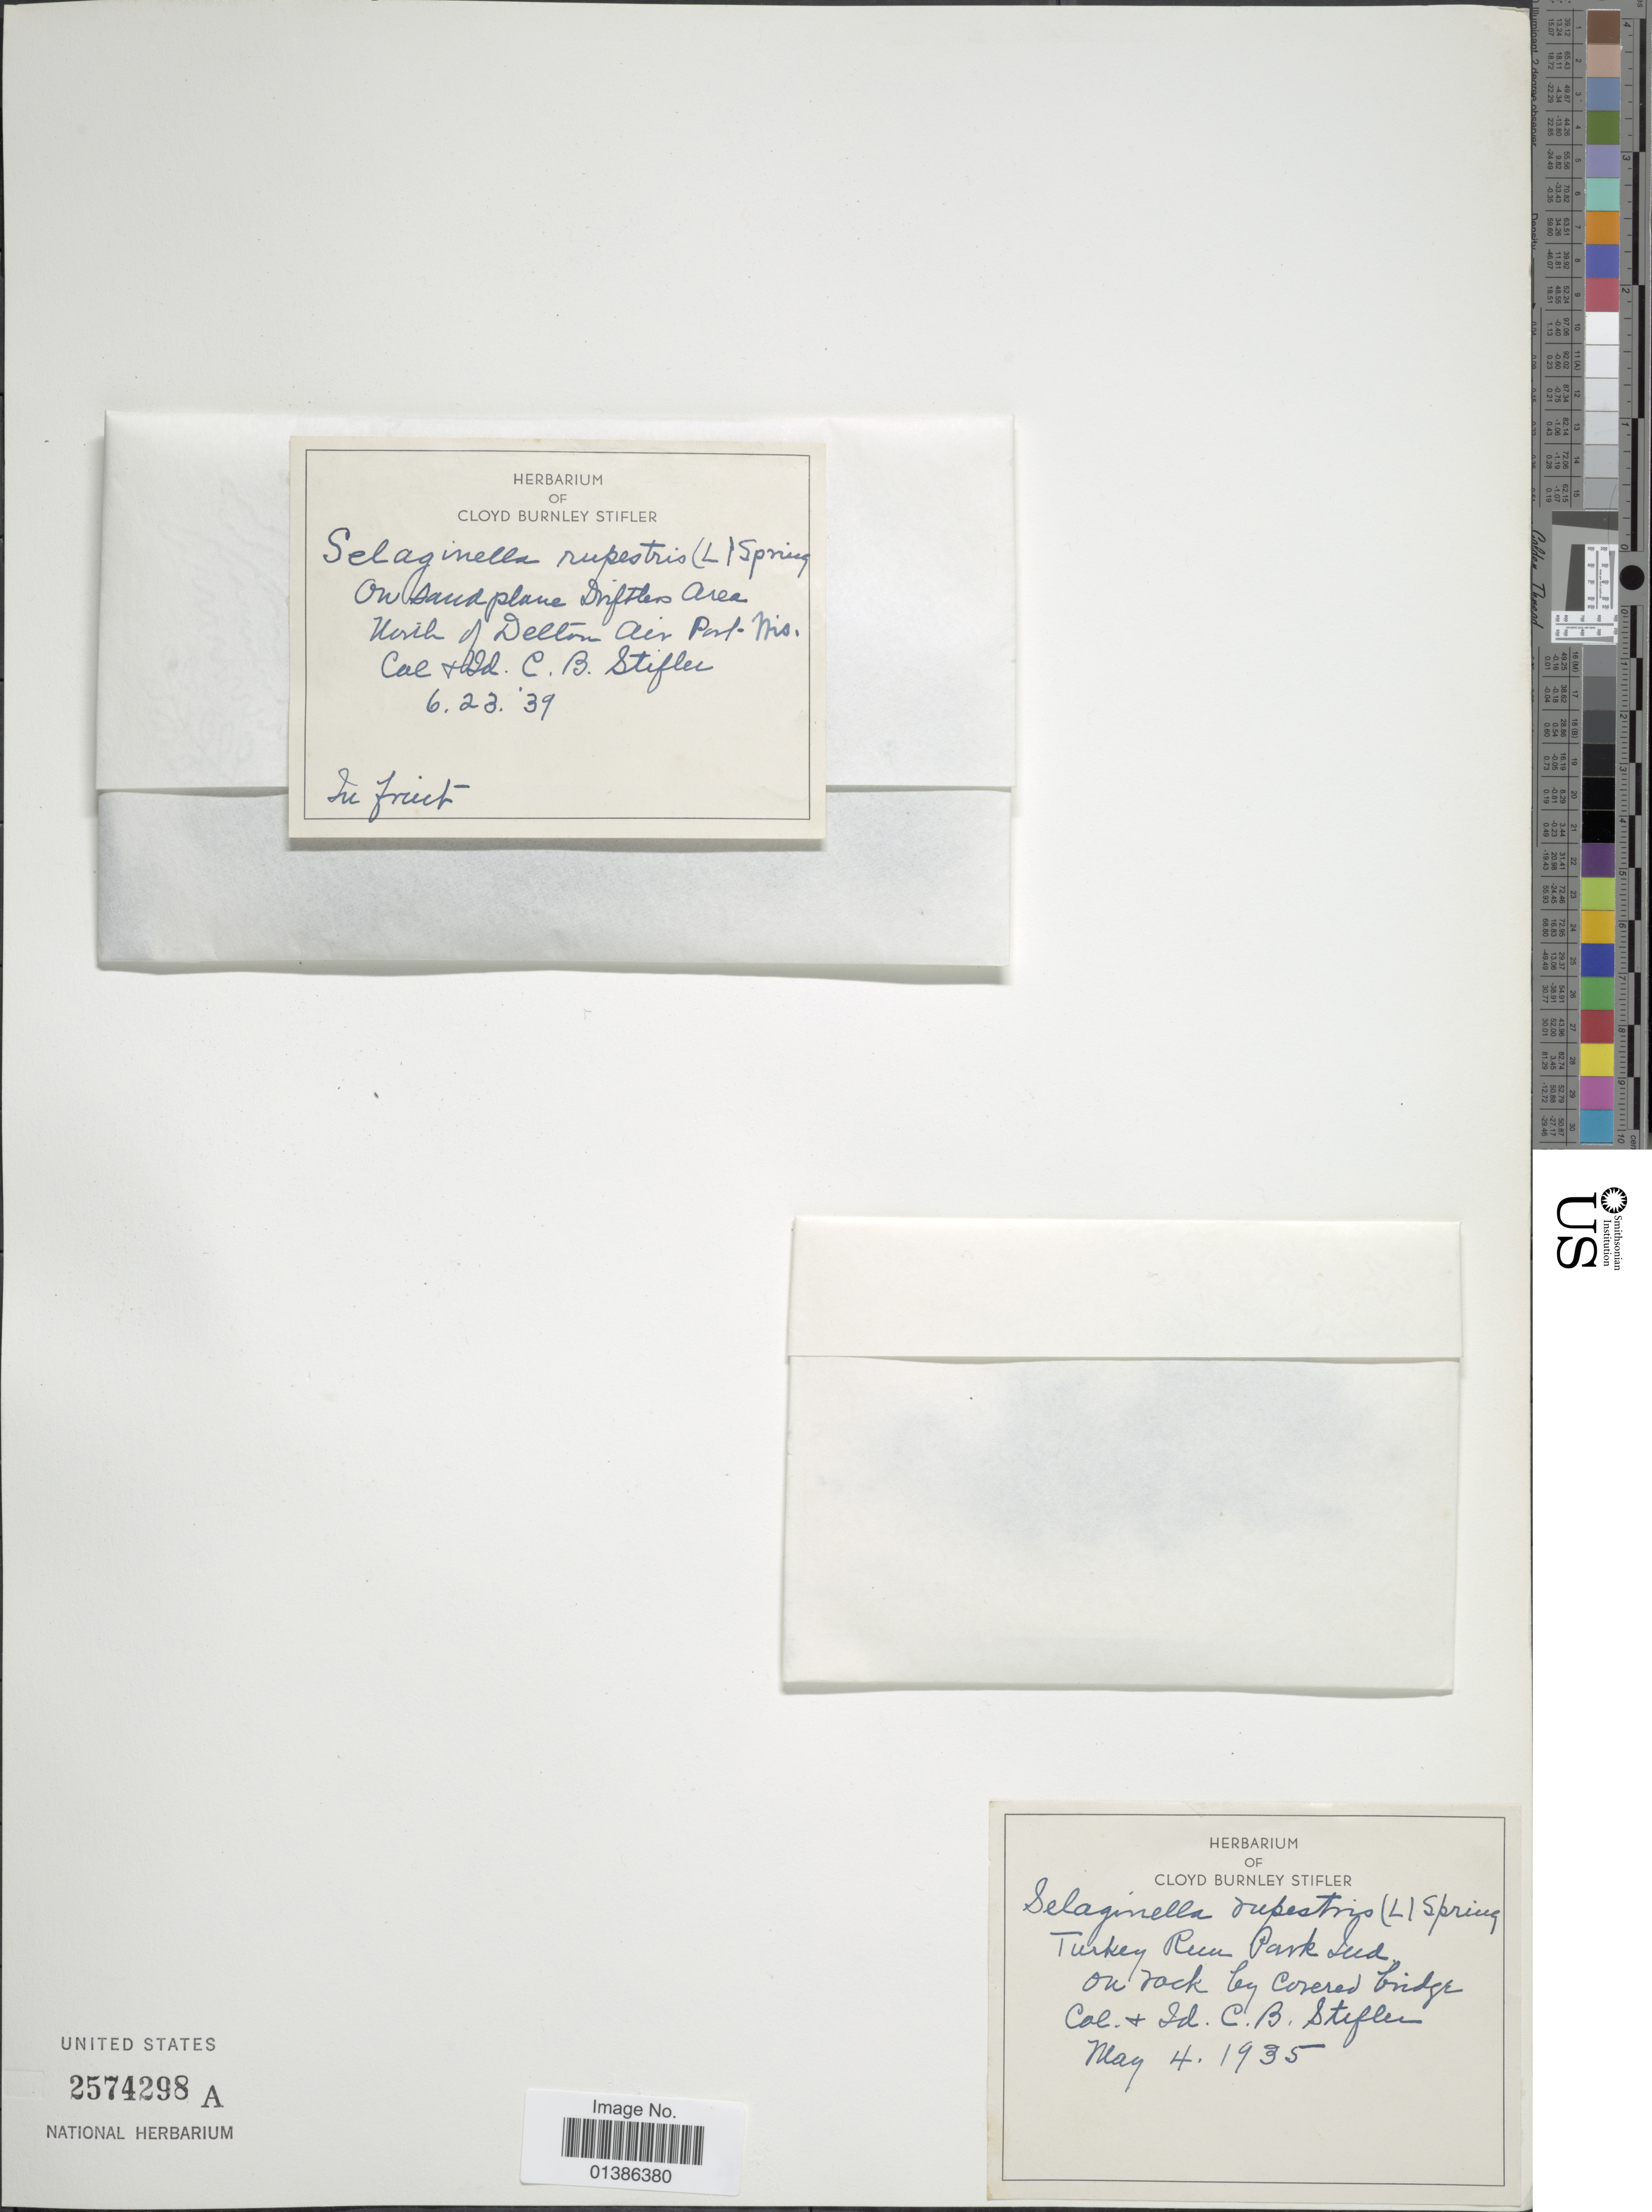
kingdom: Plantae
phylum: Tracheophyta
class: Lycopodiopsida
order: Selaginellales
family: Selaginellaceae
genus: Selaginella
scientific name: Selaginella rupestris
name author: (L.) Spring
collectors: C. Stifler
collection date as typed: Transcribed d/m/y: 23/6/39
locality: On sand plane Driftlers Area Nerih of Delton Air Port-Nis. [interpreted]